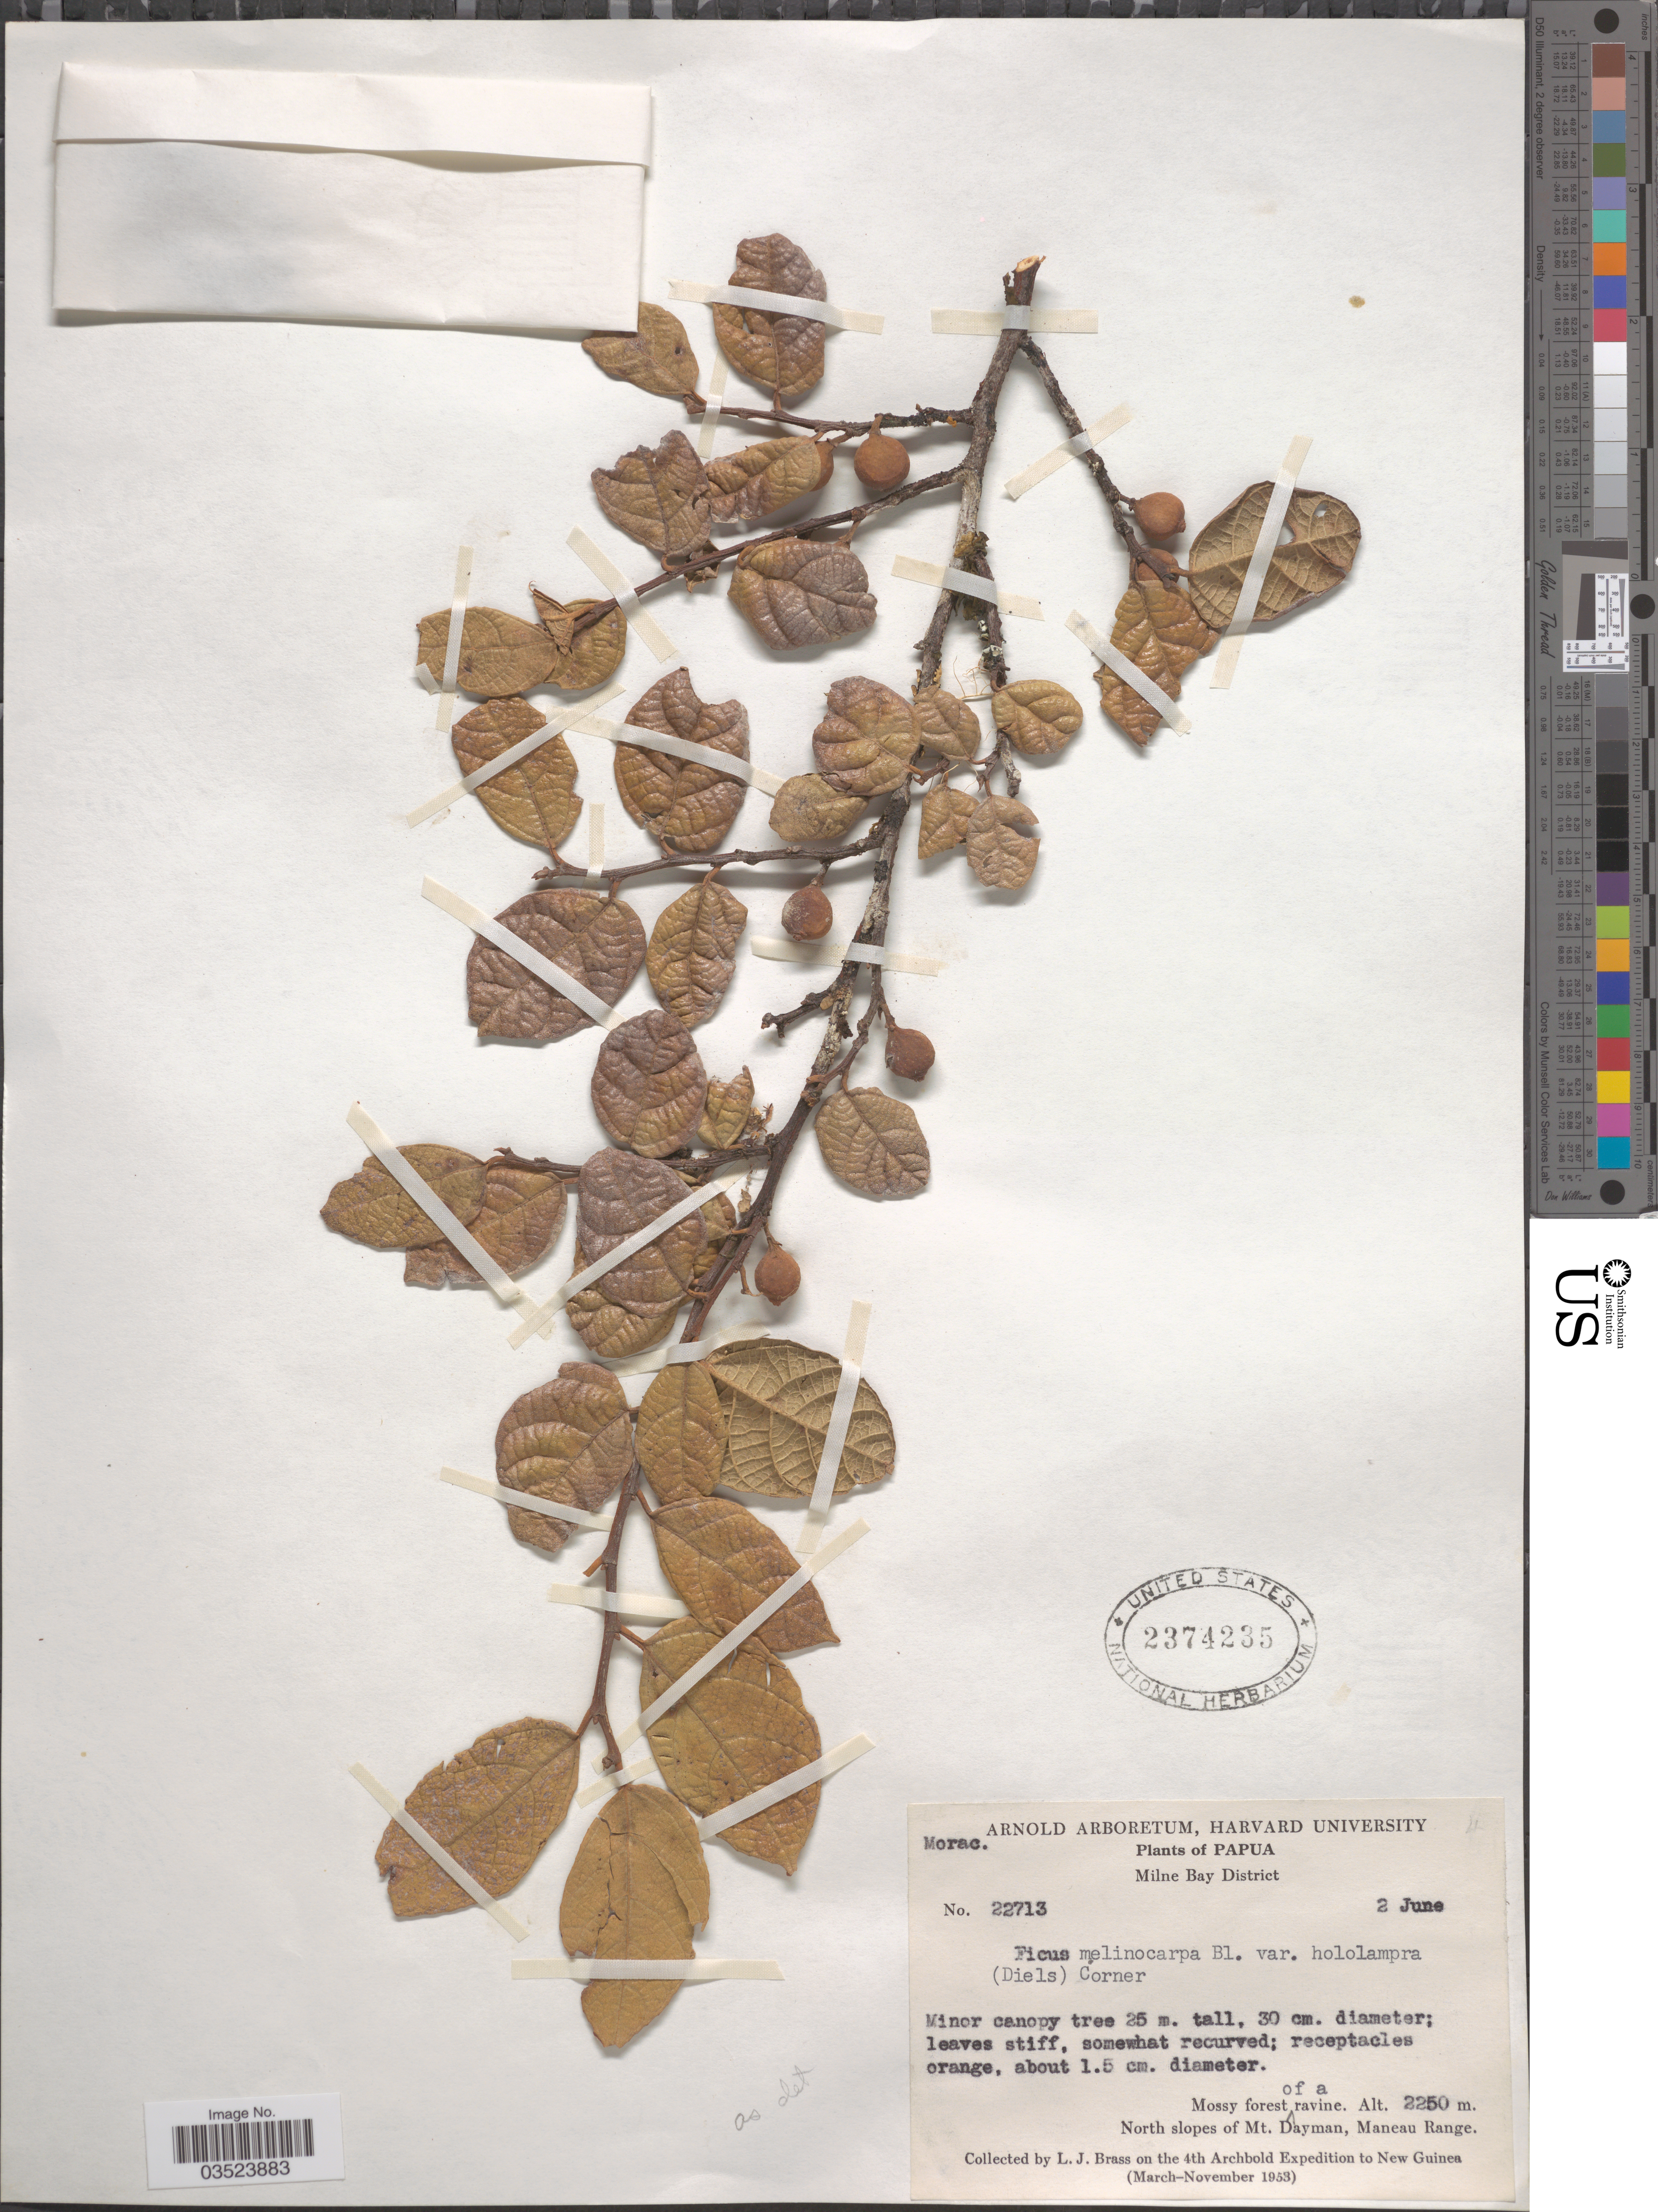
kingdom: Plantae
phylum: Tracheophyta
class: Magnoliopsida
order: Rosales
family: Moraceae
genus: Ficus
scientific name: Ficus melinocarpa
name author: Blume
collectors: L. J. Brass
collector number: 22713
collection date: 1953-06-02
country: Papua New Guinea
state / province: Milne Bay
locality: Papua. Milne Bay District. North slopes of Mt. Dayman, Maneau Range.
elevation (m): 2250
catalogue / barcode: US 2374235